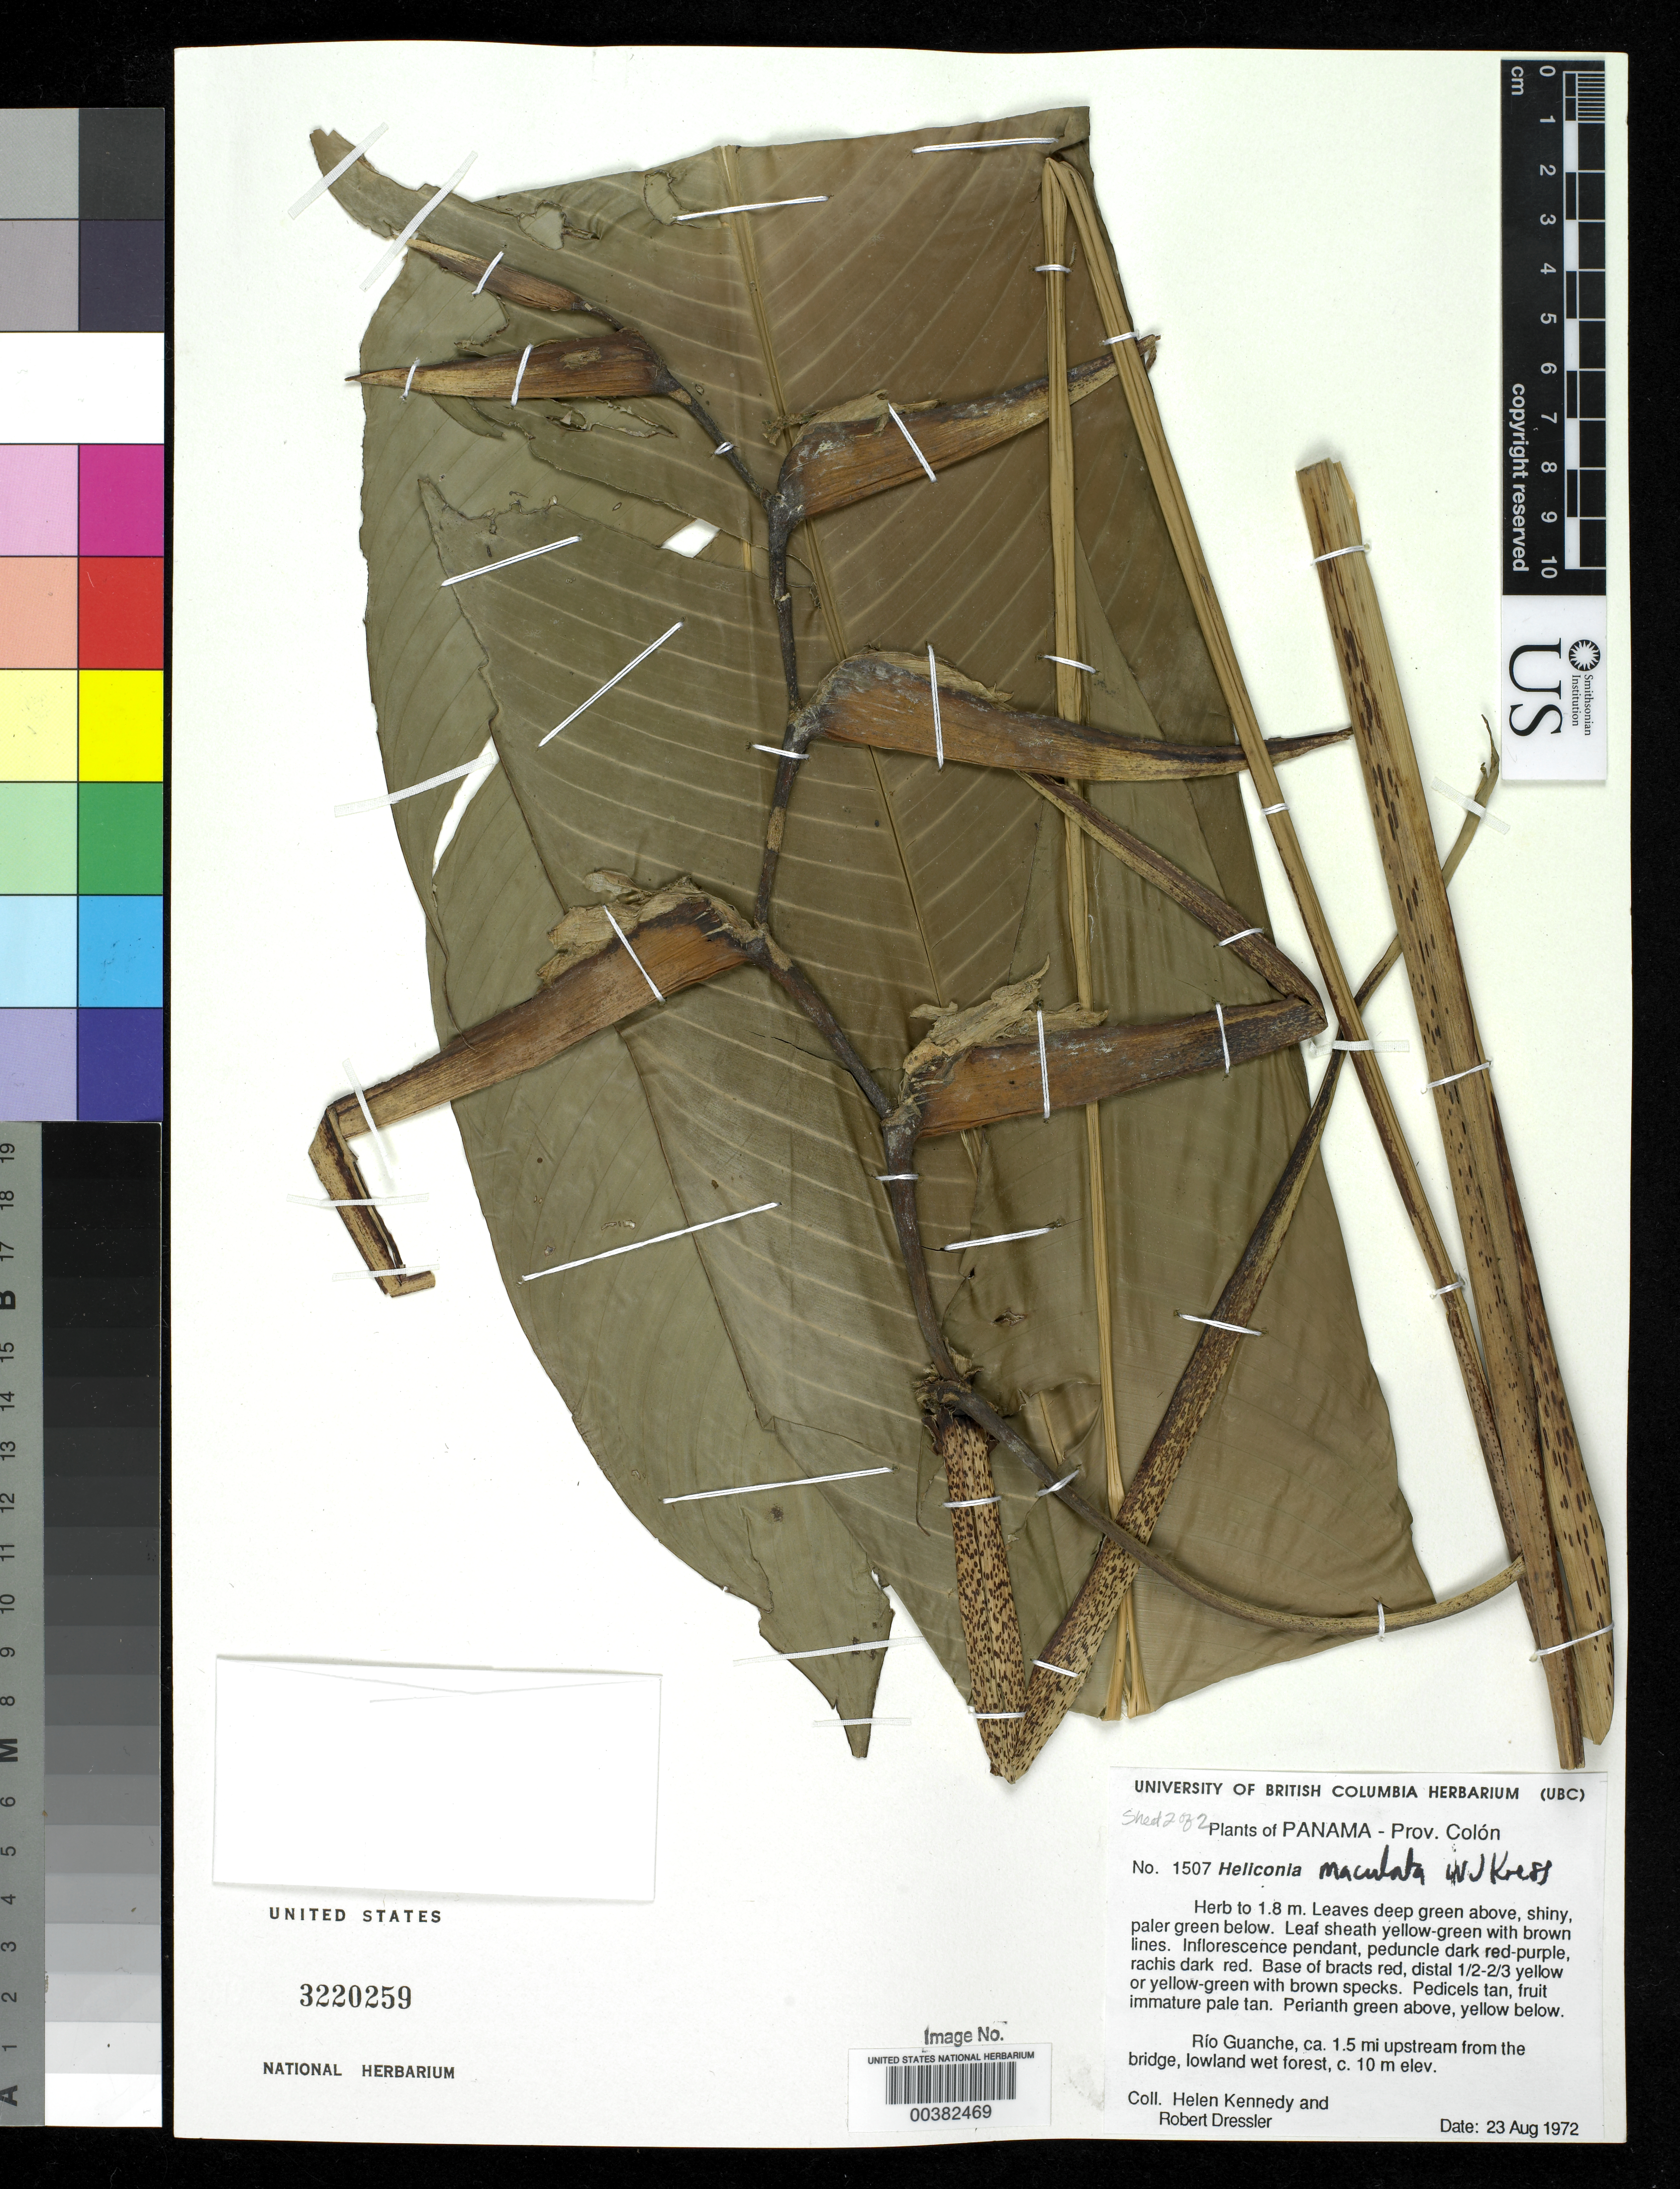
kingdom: Plantae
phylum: Tracheophyta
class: Liliopsida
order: Zingiberales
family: Heliconiaceae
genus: Heliconia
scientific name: Heliconia maculata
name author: W.J. Kress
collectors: H. Kennedy & R. Dressler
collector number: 1507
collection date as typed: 22 Aug 1972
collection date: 1972-08-22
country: Panama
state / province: Colón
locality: Rio Guanche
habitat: Lowland wet forest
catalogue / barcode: US 3220259